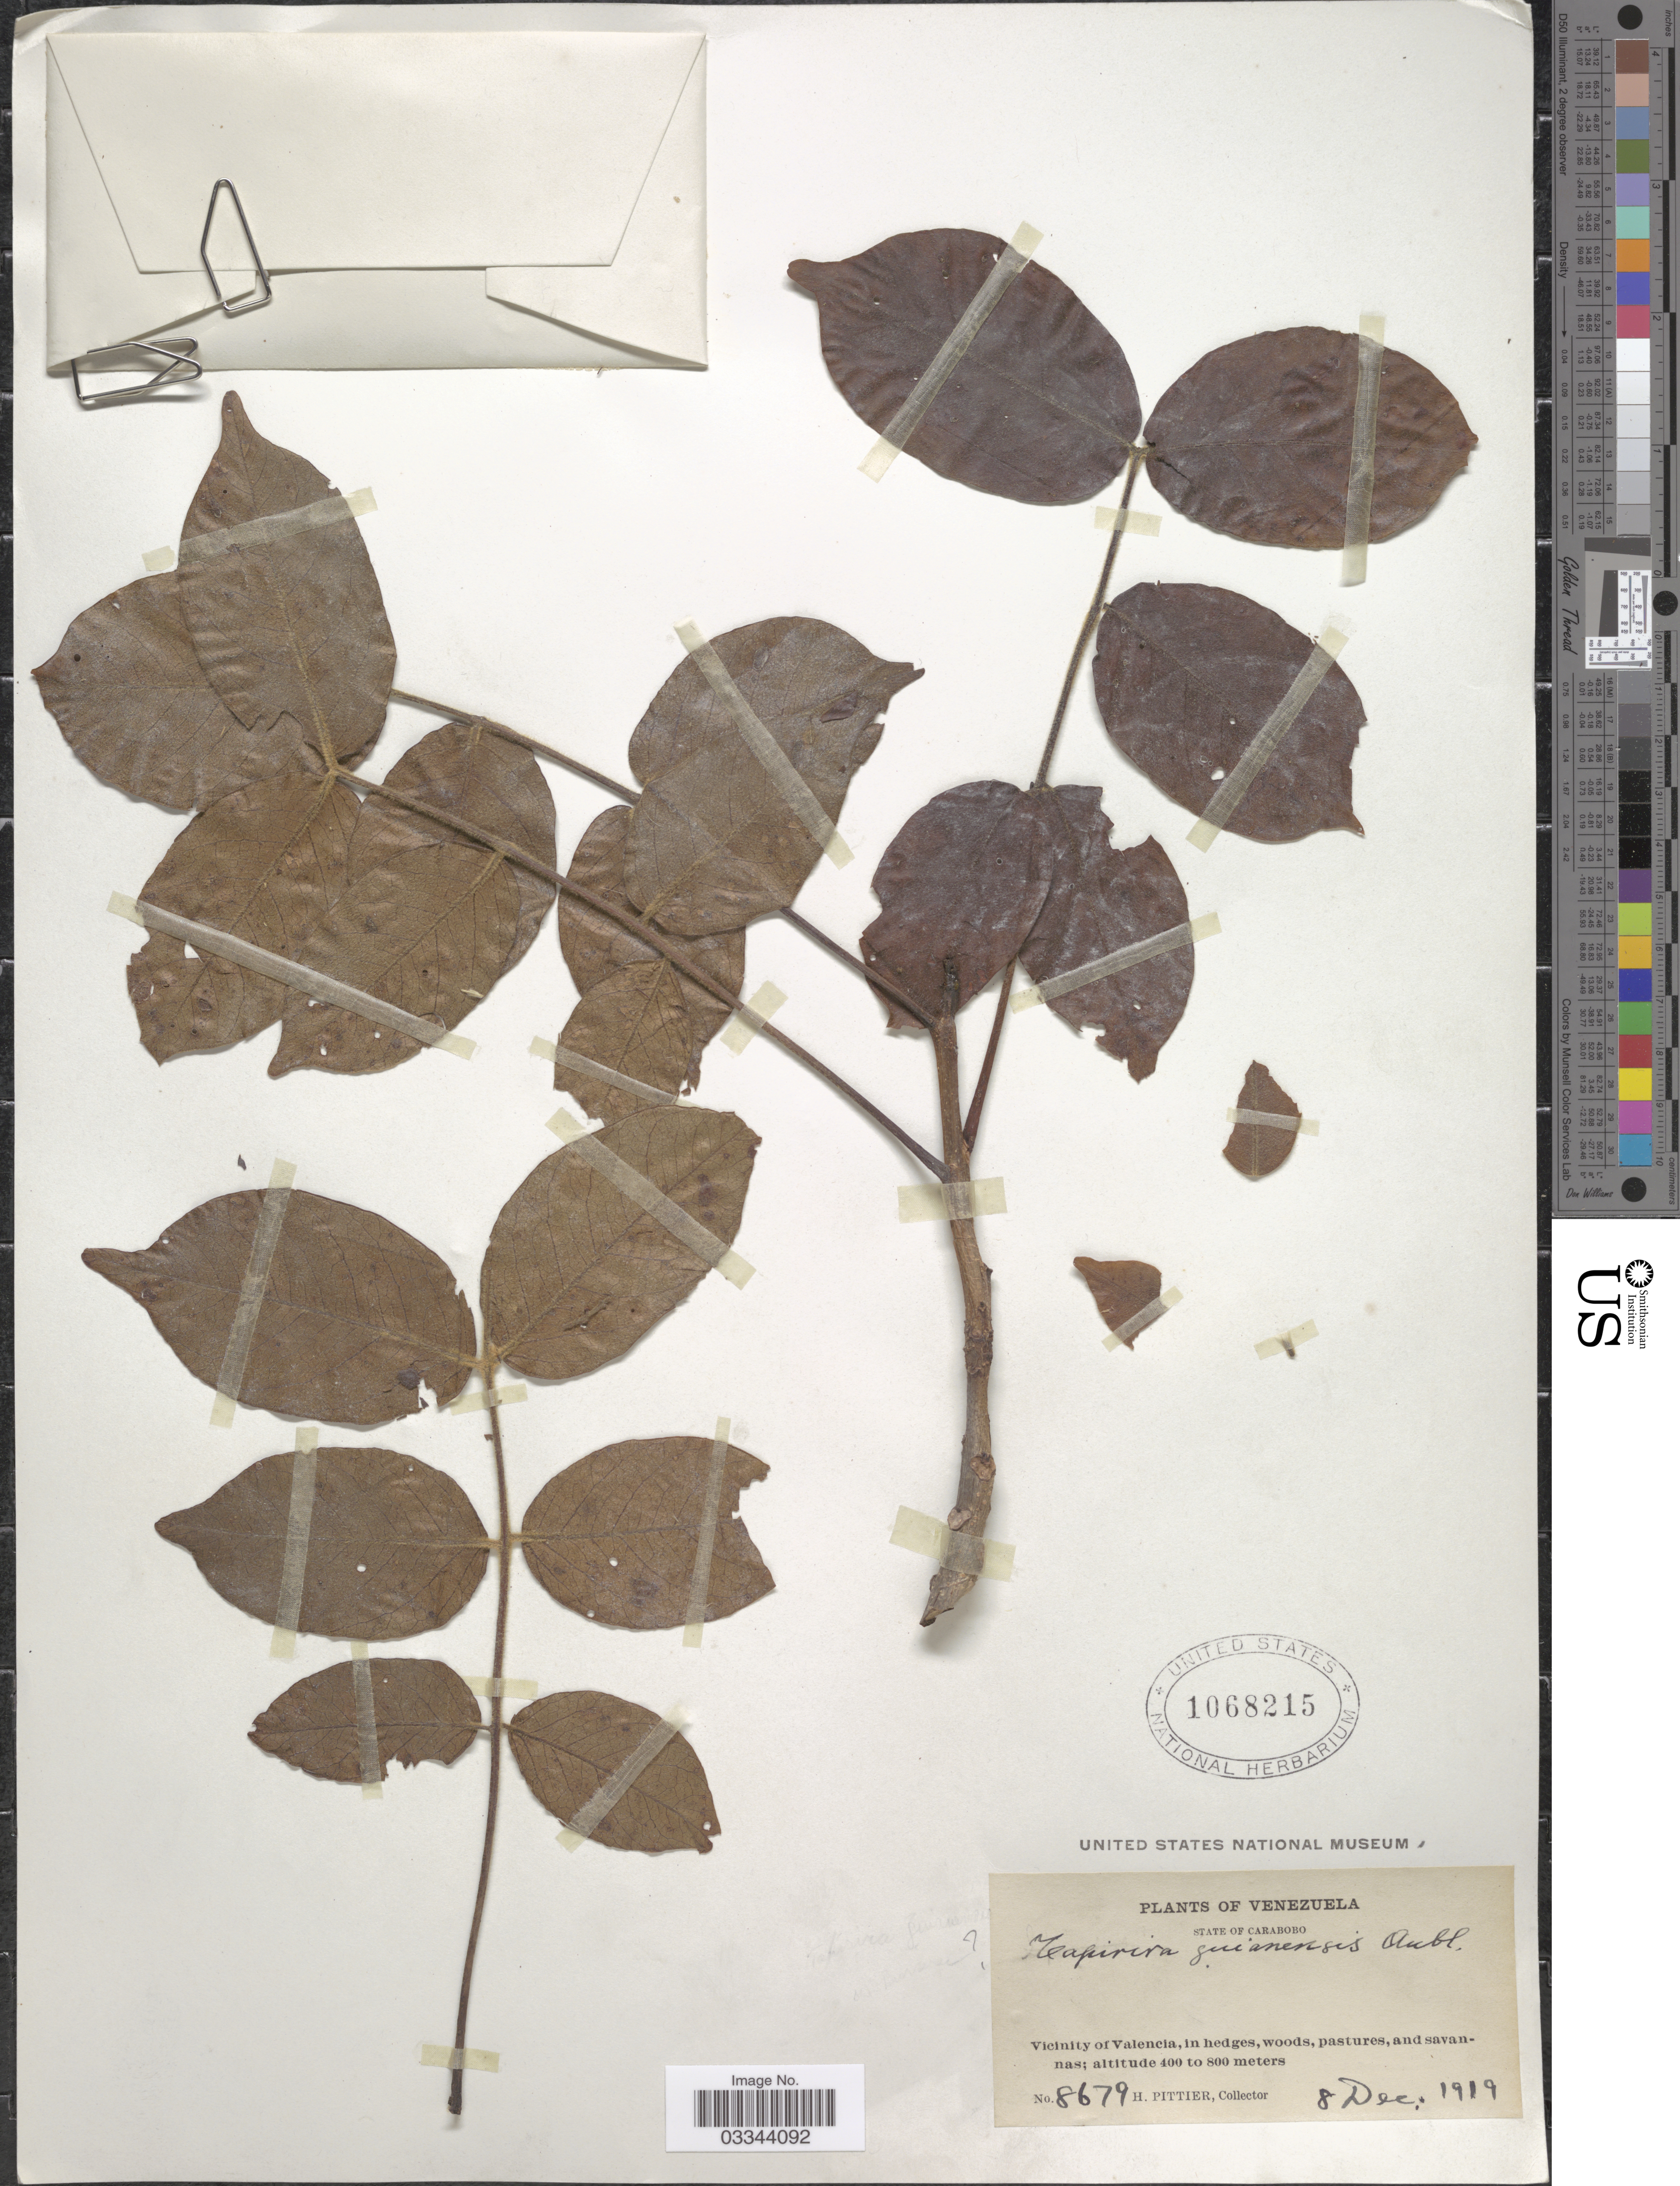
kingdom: Plantae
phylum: Tracheophyta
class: Magnoliopsida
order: Sapindales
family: Anacardiaceae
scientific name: Uniostium velutinifolium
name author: (R.S. Cowan) J.D. Mitch. & Daly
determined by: Mitchell, John D.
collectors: H. F. Pittier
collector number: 8679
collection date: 1919-12-08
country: Venezuela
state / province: Carabobo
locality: Vicinity of Valencia.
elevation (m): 400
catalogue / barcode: US 1068215